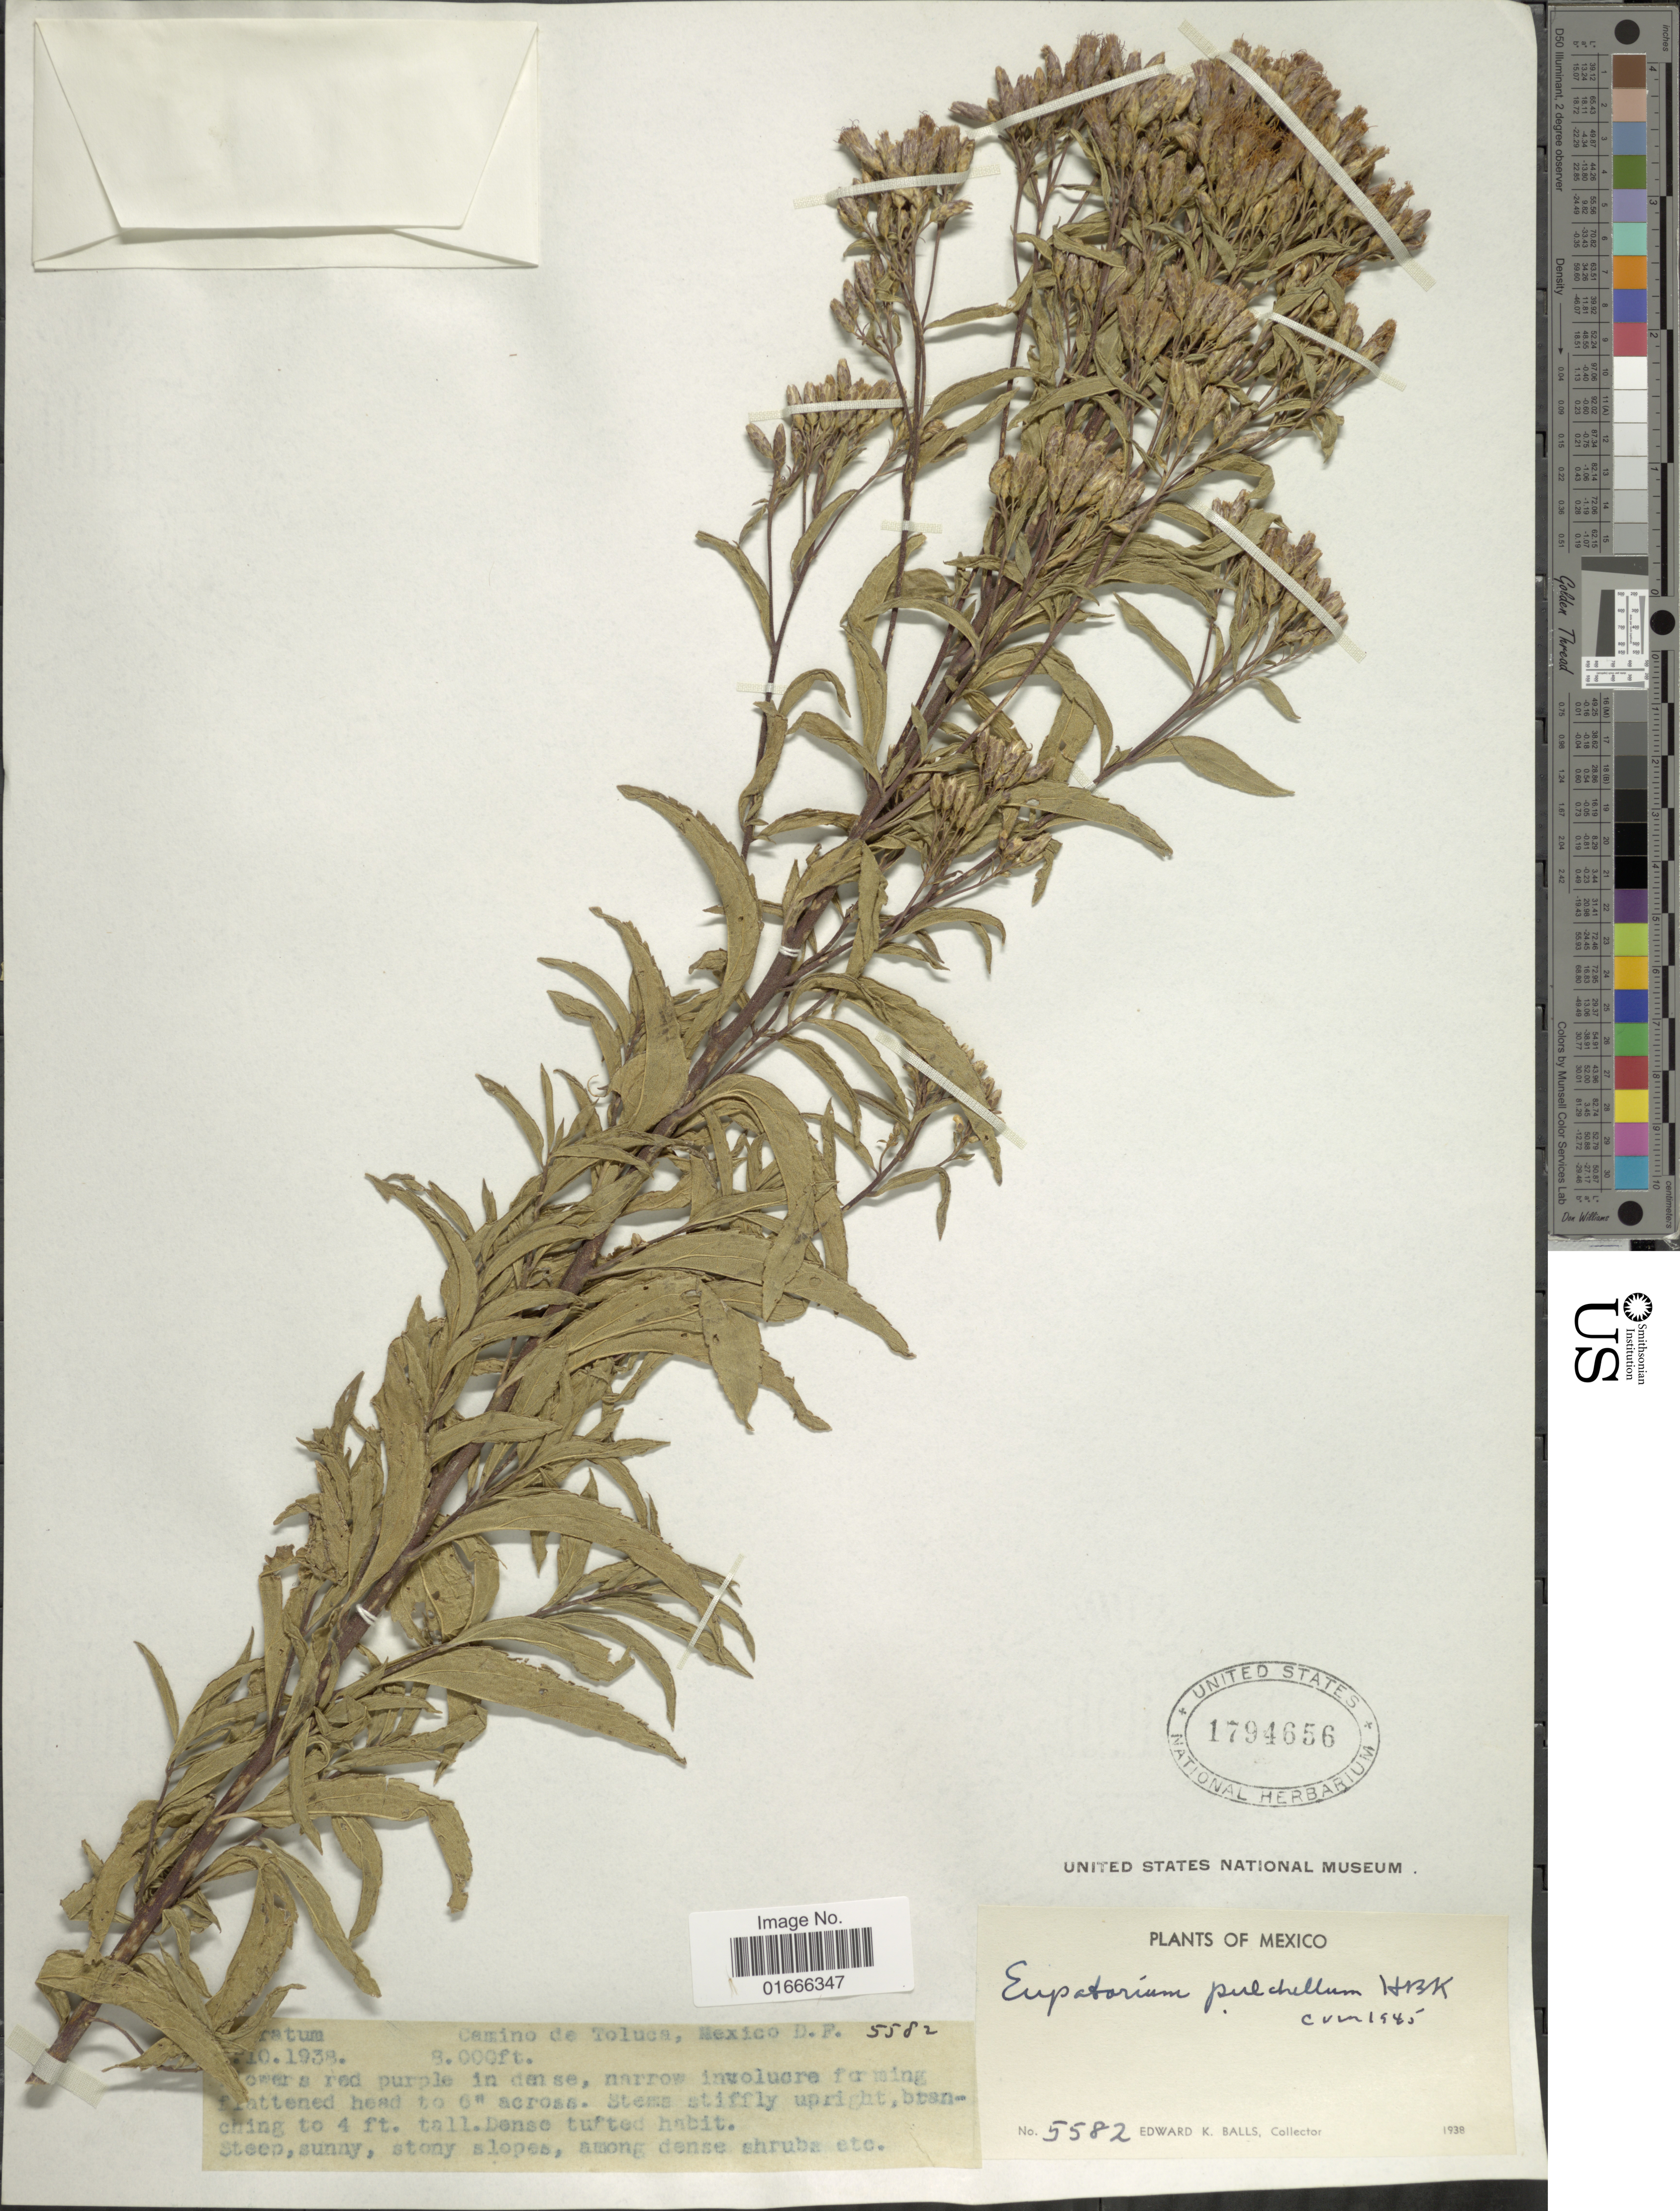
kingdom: Plantae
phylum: Tracheophyta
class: Magnoliopsida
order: Asterales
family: Asteraceae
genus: Chromolaena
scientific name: Chromolaena pulchella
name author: (Kunth) R.M. King & H. Rob.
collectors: E. K. Balls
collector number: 5582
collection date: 1938-10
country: Mexico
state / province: Distrito Federal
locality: Camino de Toluca.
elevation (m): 2438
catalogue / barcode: US 1794656